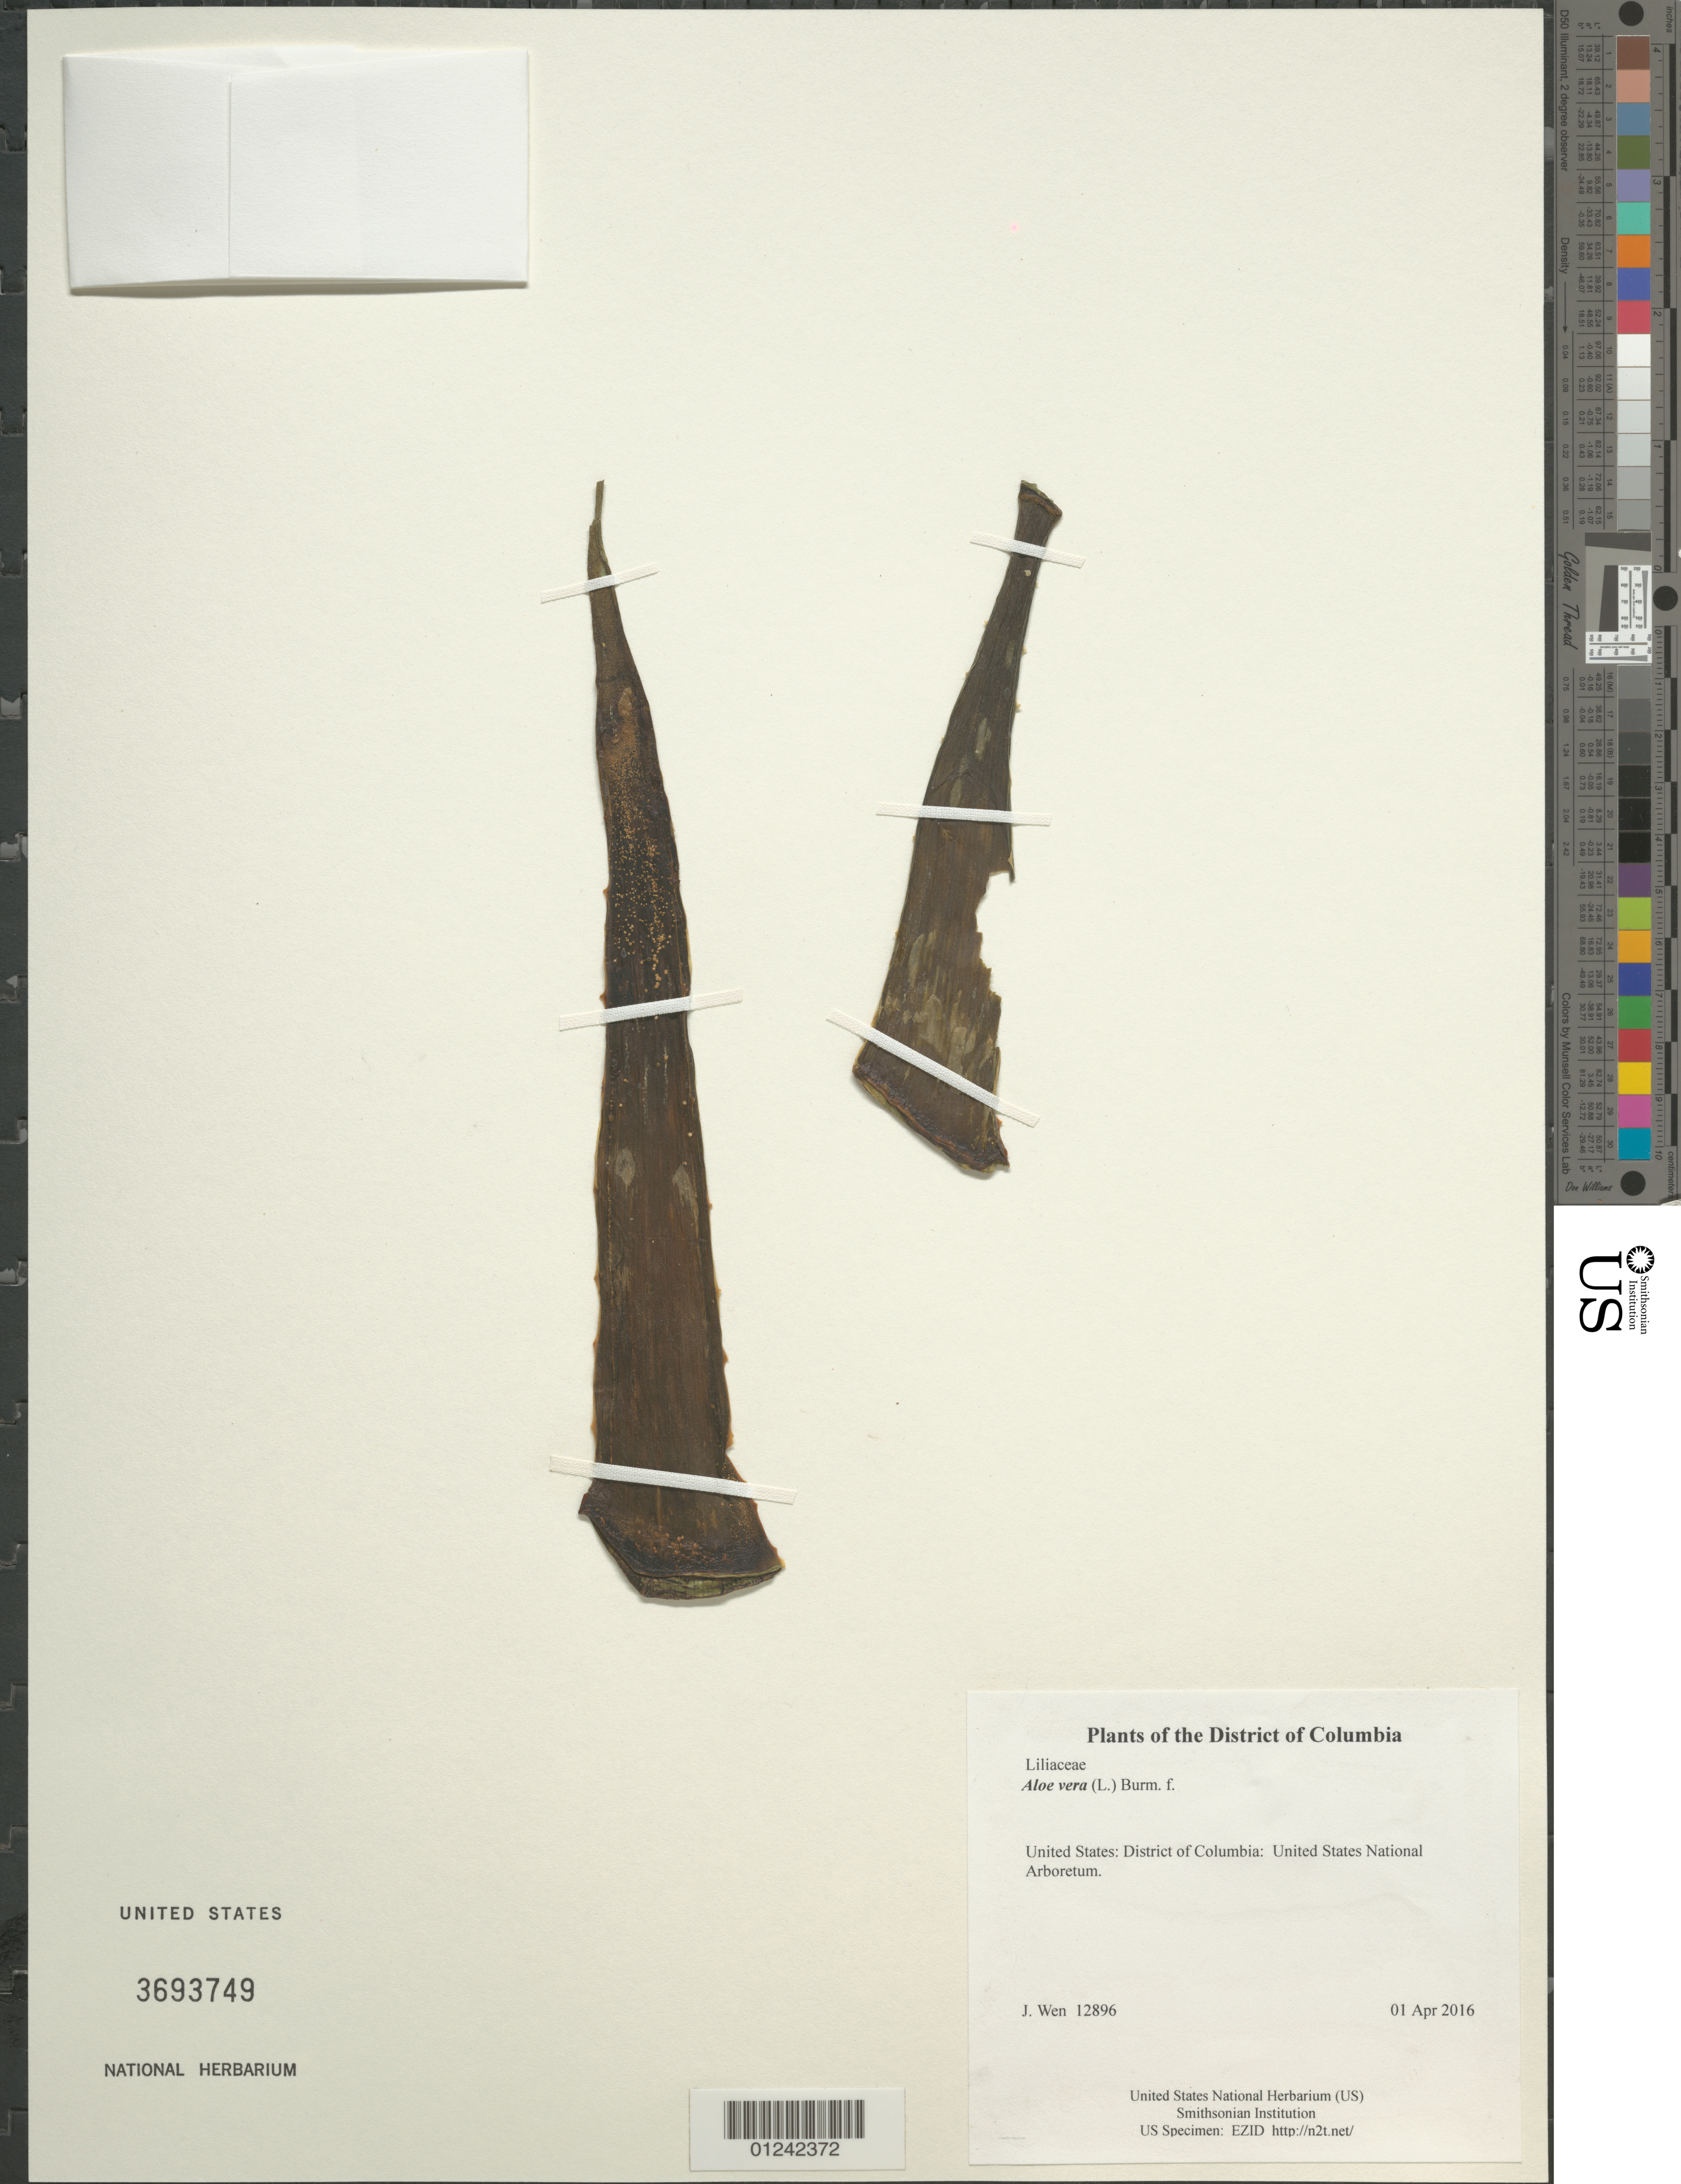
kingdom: Plantae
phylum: Tracheophyta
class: Liliopsida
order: Asparagales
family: Asphodelaceae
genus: Aloe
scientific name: Aloe vera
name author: L.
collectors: J. Wen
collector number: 12896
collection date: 2016-04-01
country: United States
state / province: District of Columbia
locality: United States National Arboretum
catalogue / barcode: US 3693749